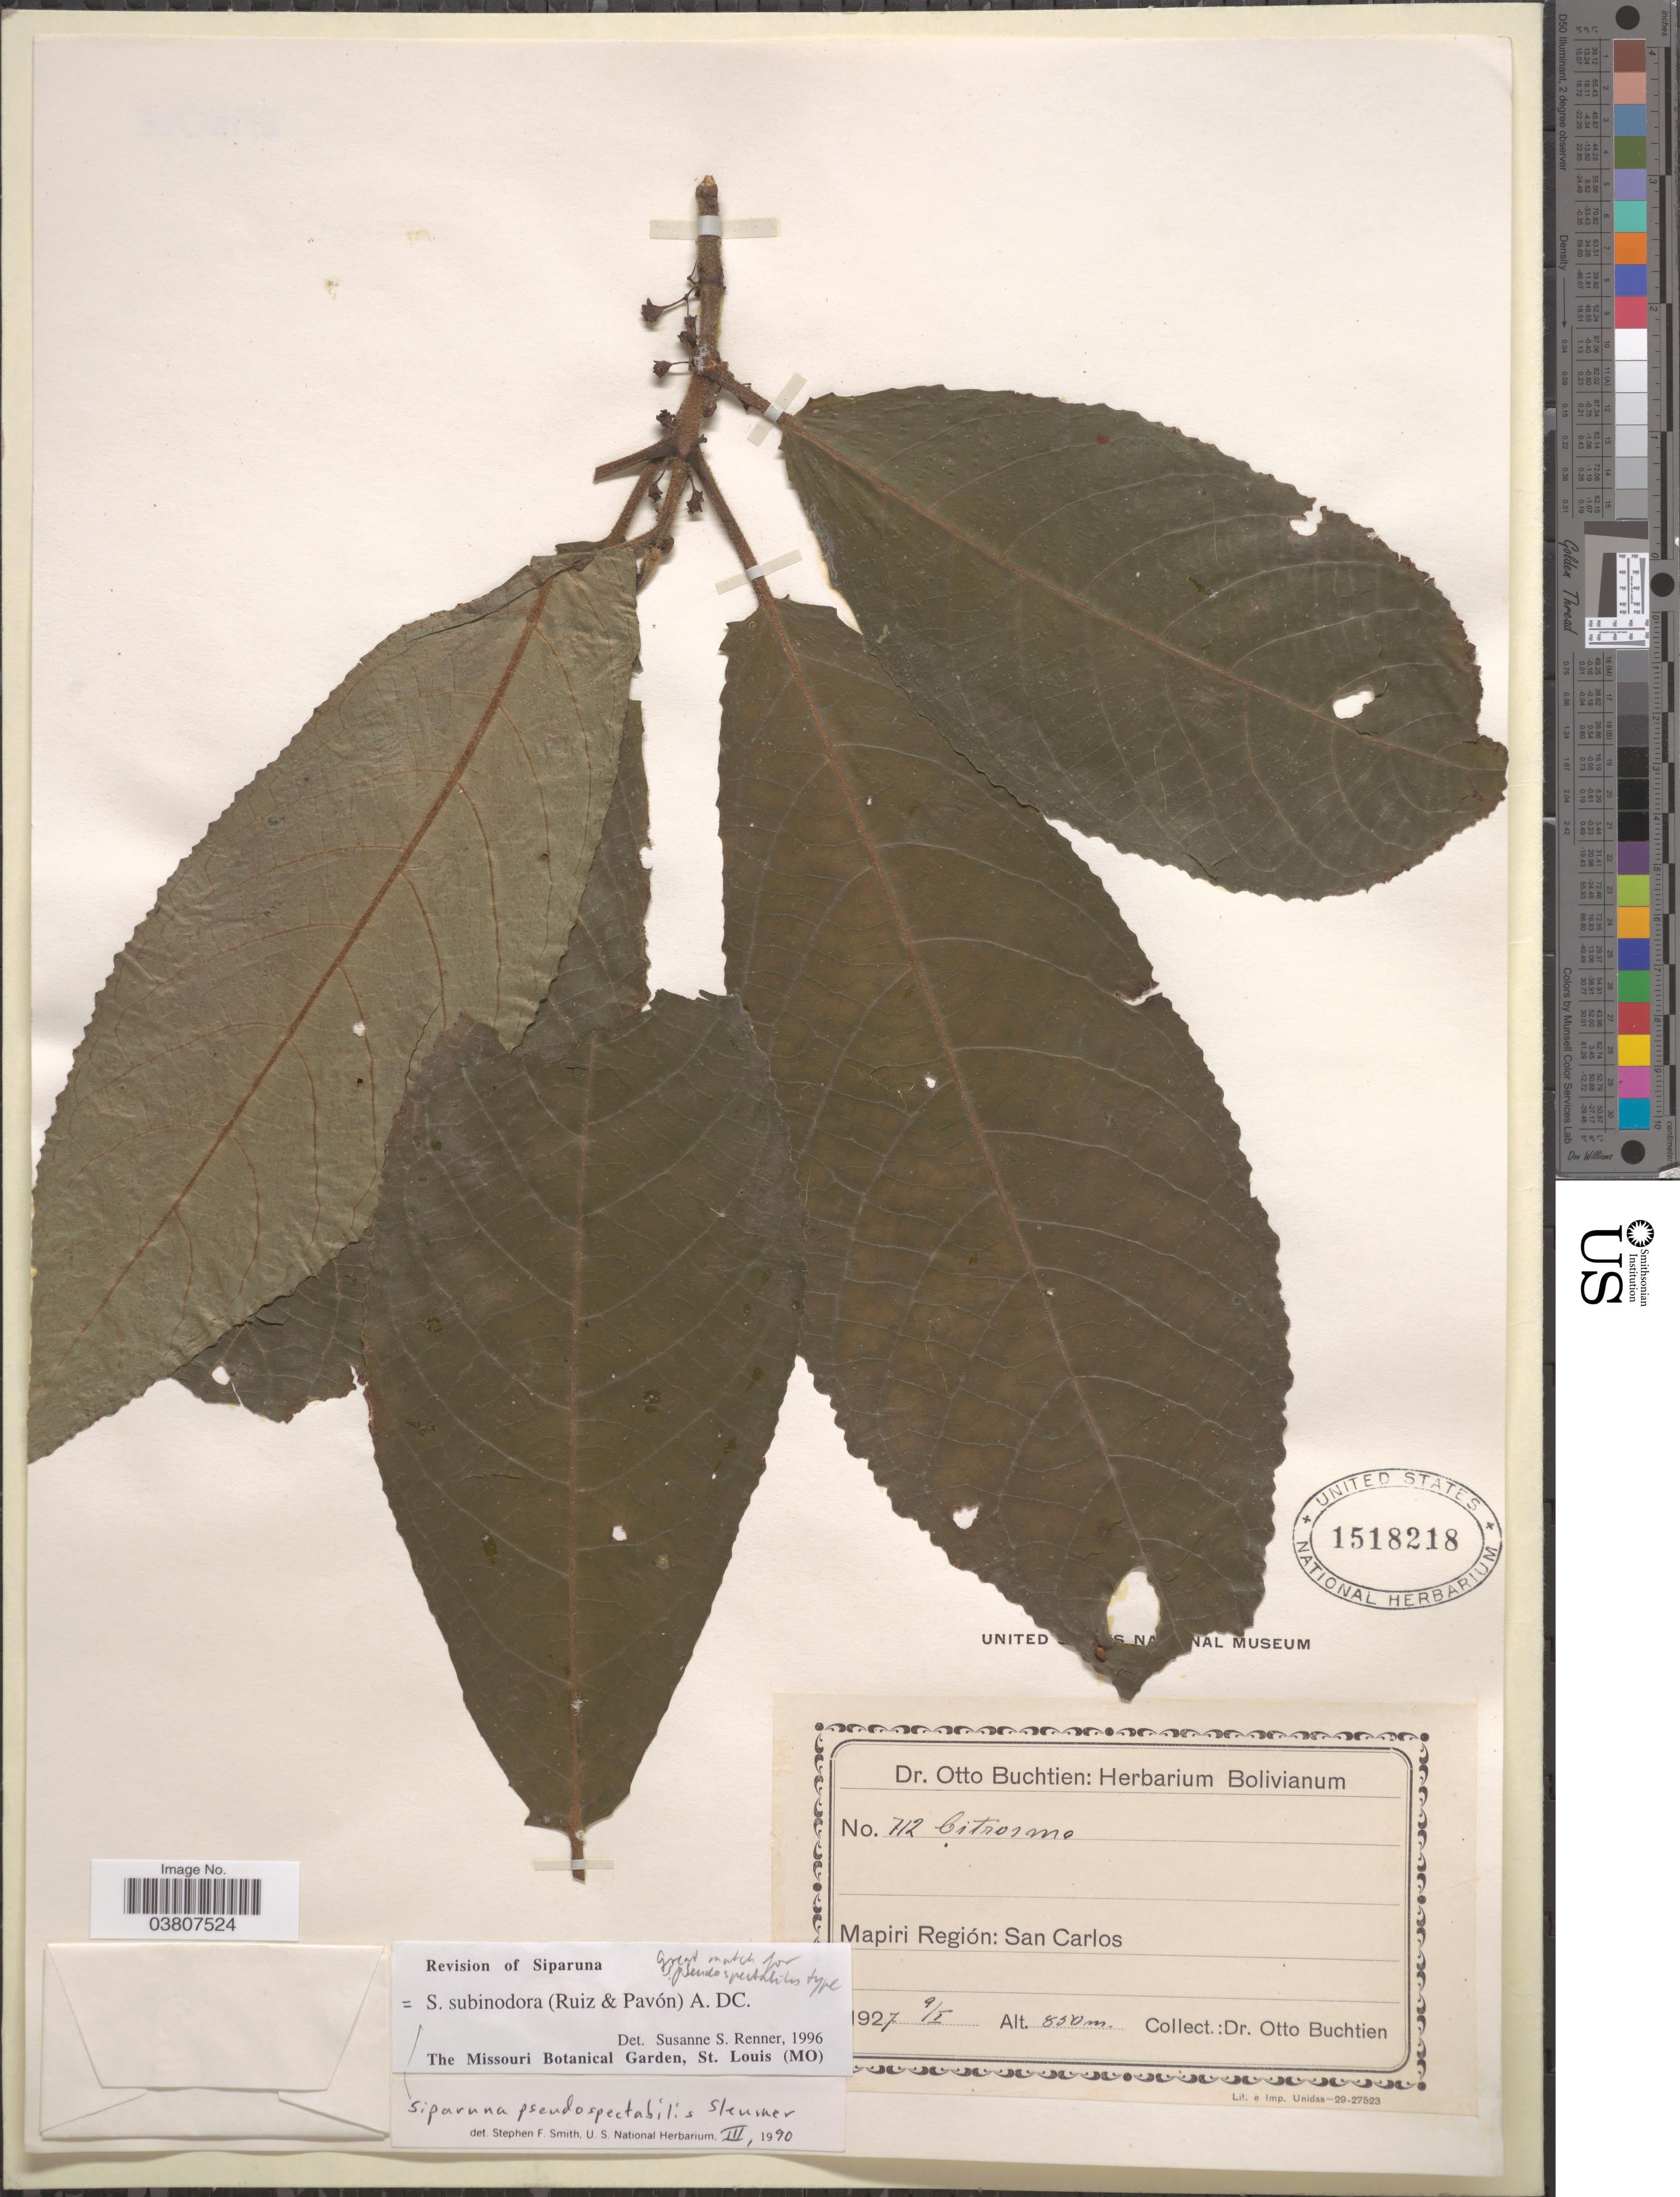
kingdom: Plantae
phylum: Tracheophyta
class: Magnoliopsida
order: Laurales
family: Siparunaceae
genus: Siparuna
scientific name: Siparuna subinodora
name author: (Ruiz & Pav.) A. DC.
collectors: O. Buchtien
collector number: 712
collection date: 1927-01-09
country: Bolivia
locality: Mapiri Región: San Carlos.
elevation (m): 850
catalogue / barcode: US 1518218